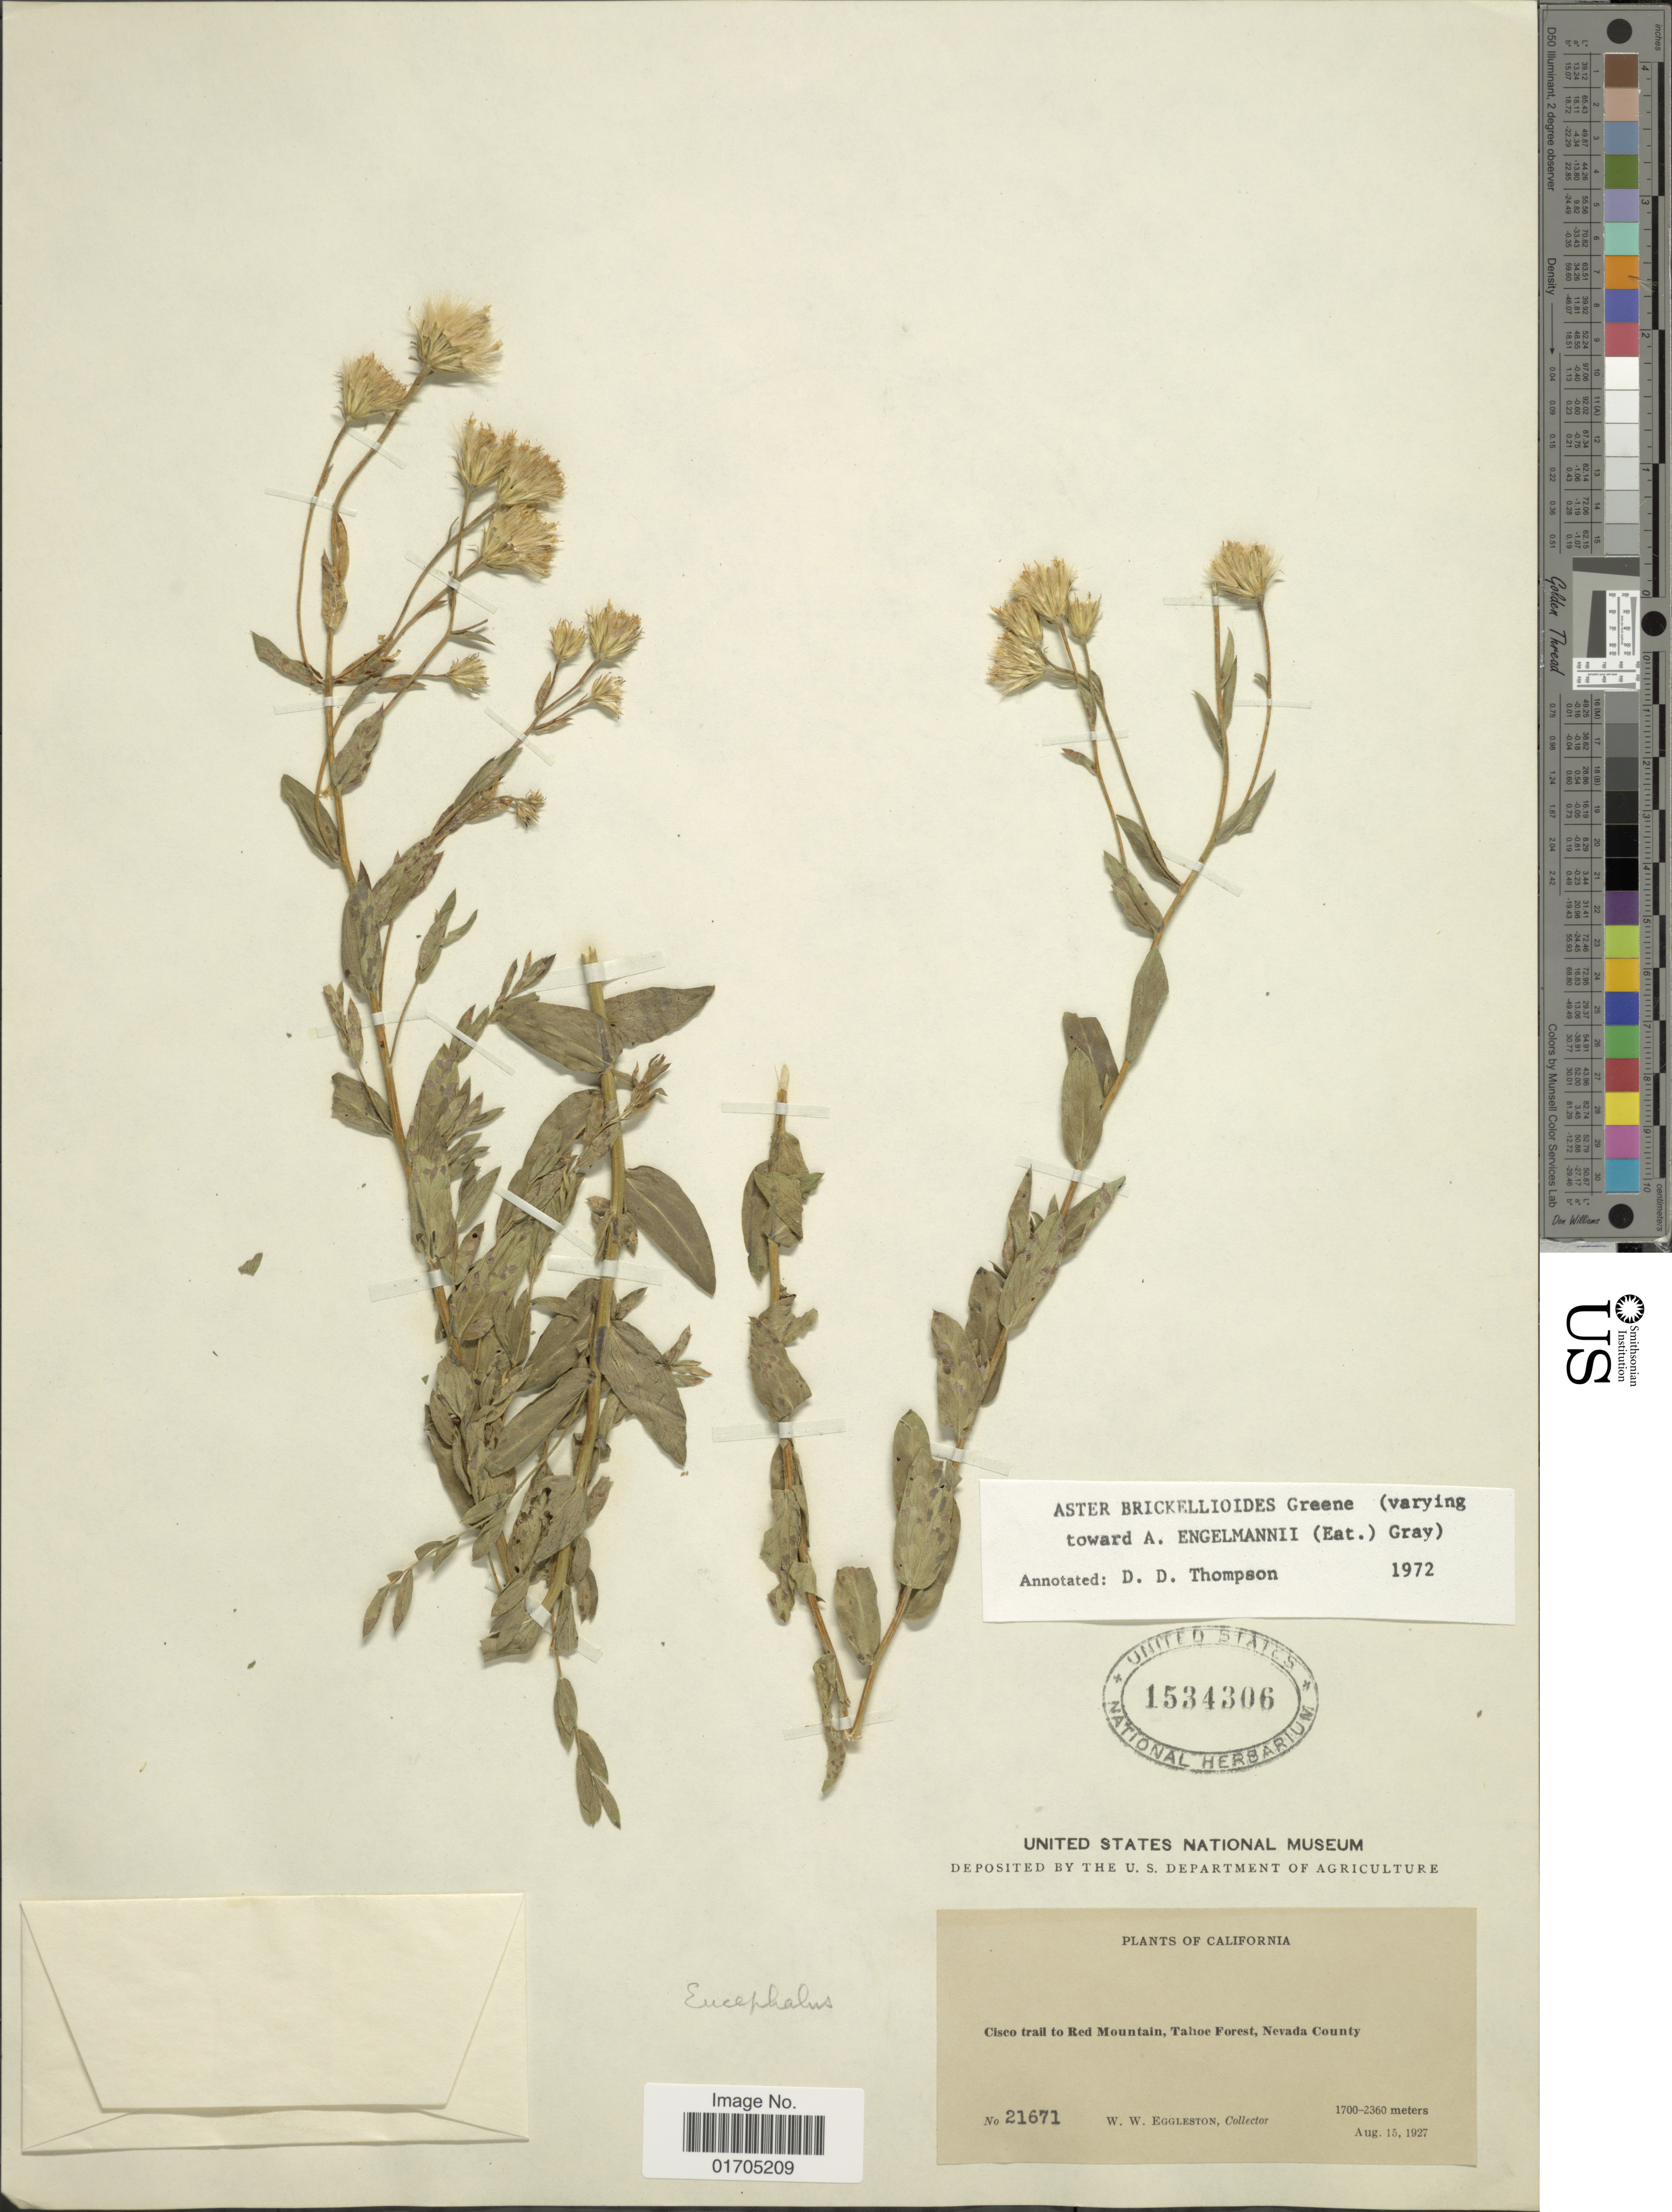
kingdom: Plantae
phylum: Tracheophyta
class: Magnoliopsida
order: Asterales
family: Asteraceae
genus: Eucephalus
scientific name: Eucephalus brickellioides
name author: G.L. Nesom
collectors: W. W. Eggleston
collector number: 21671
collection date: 1927-08-15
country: United States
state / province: California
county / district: Nevada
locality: Cisco trail to Red Mountains, Tahoe Forest, Nevada County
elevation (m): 1700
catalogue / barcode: US 1534306